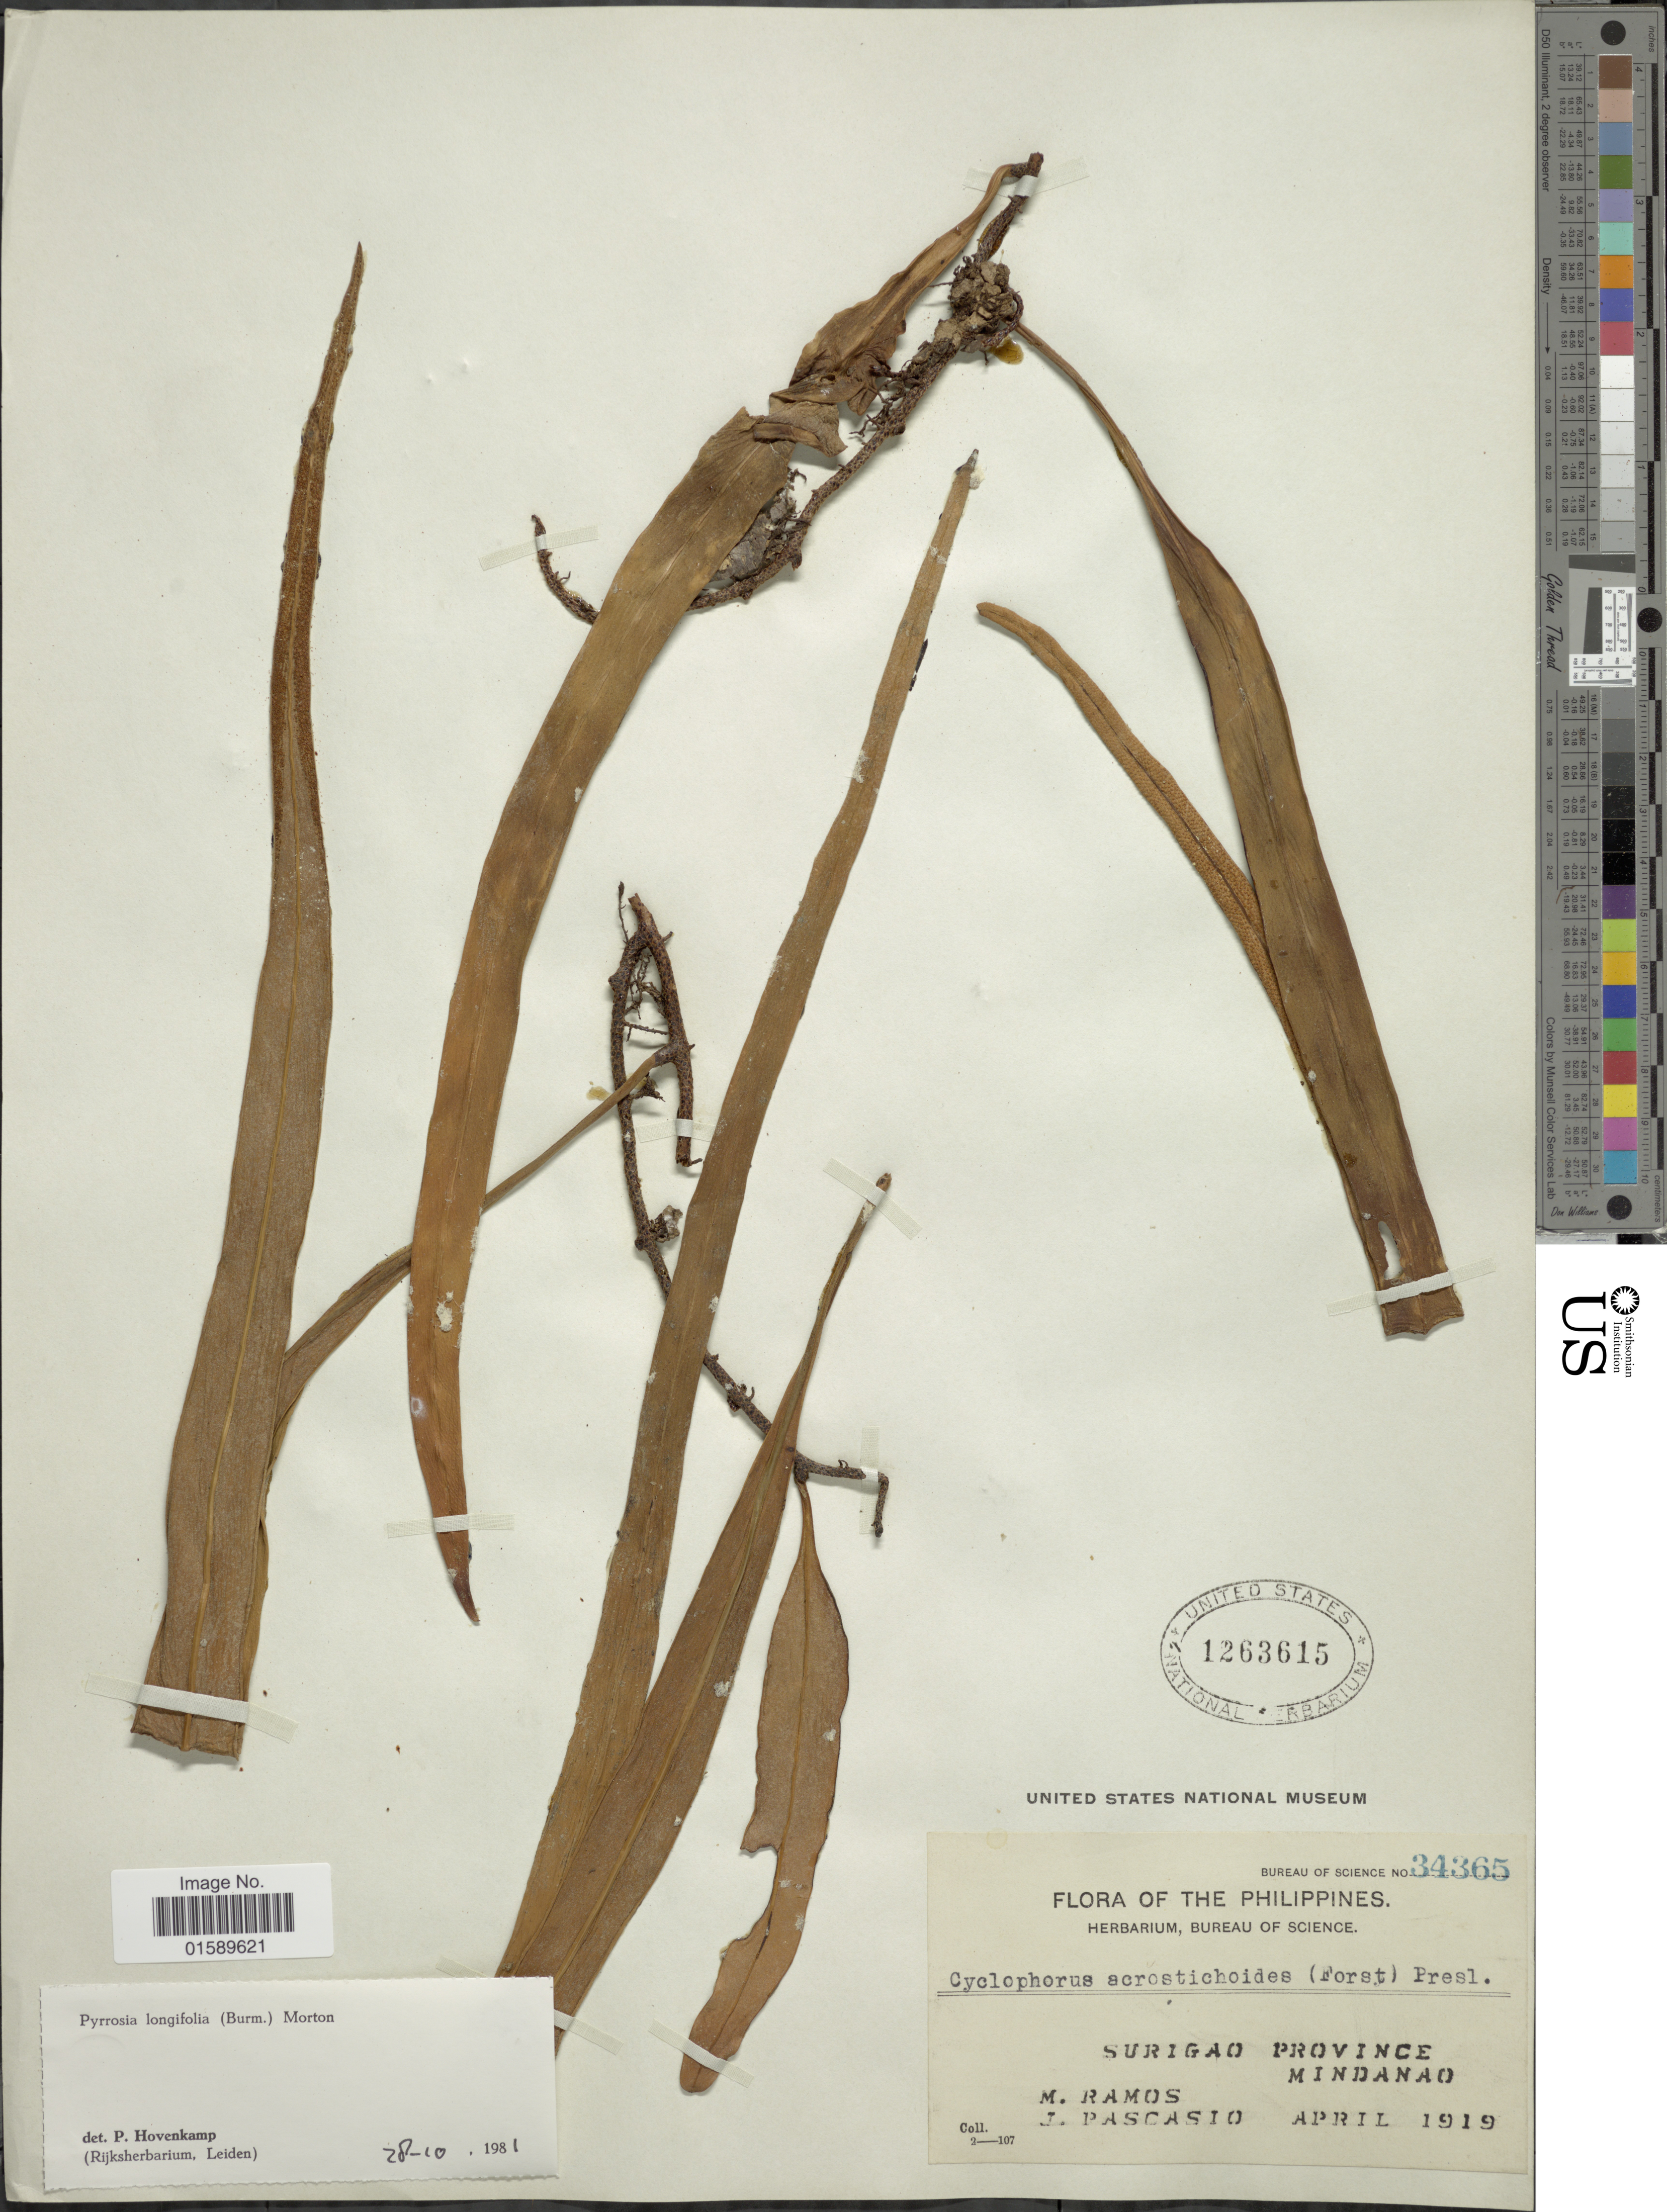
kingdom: Plantae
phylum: Tracheophyta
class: Polypodiopsida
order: Polypodiales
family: Polypodiaceae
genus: Pyrrosia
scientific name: Pyrrosia longifolia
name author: (Burm. f.) C.V. Morton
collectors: M. Ramos & J. Pascasio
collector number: Bureau of science 34365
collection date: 1919-04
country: Philippines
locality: Surigao Province, Mindanao.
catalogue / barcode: US 1263615